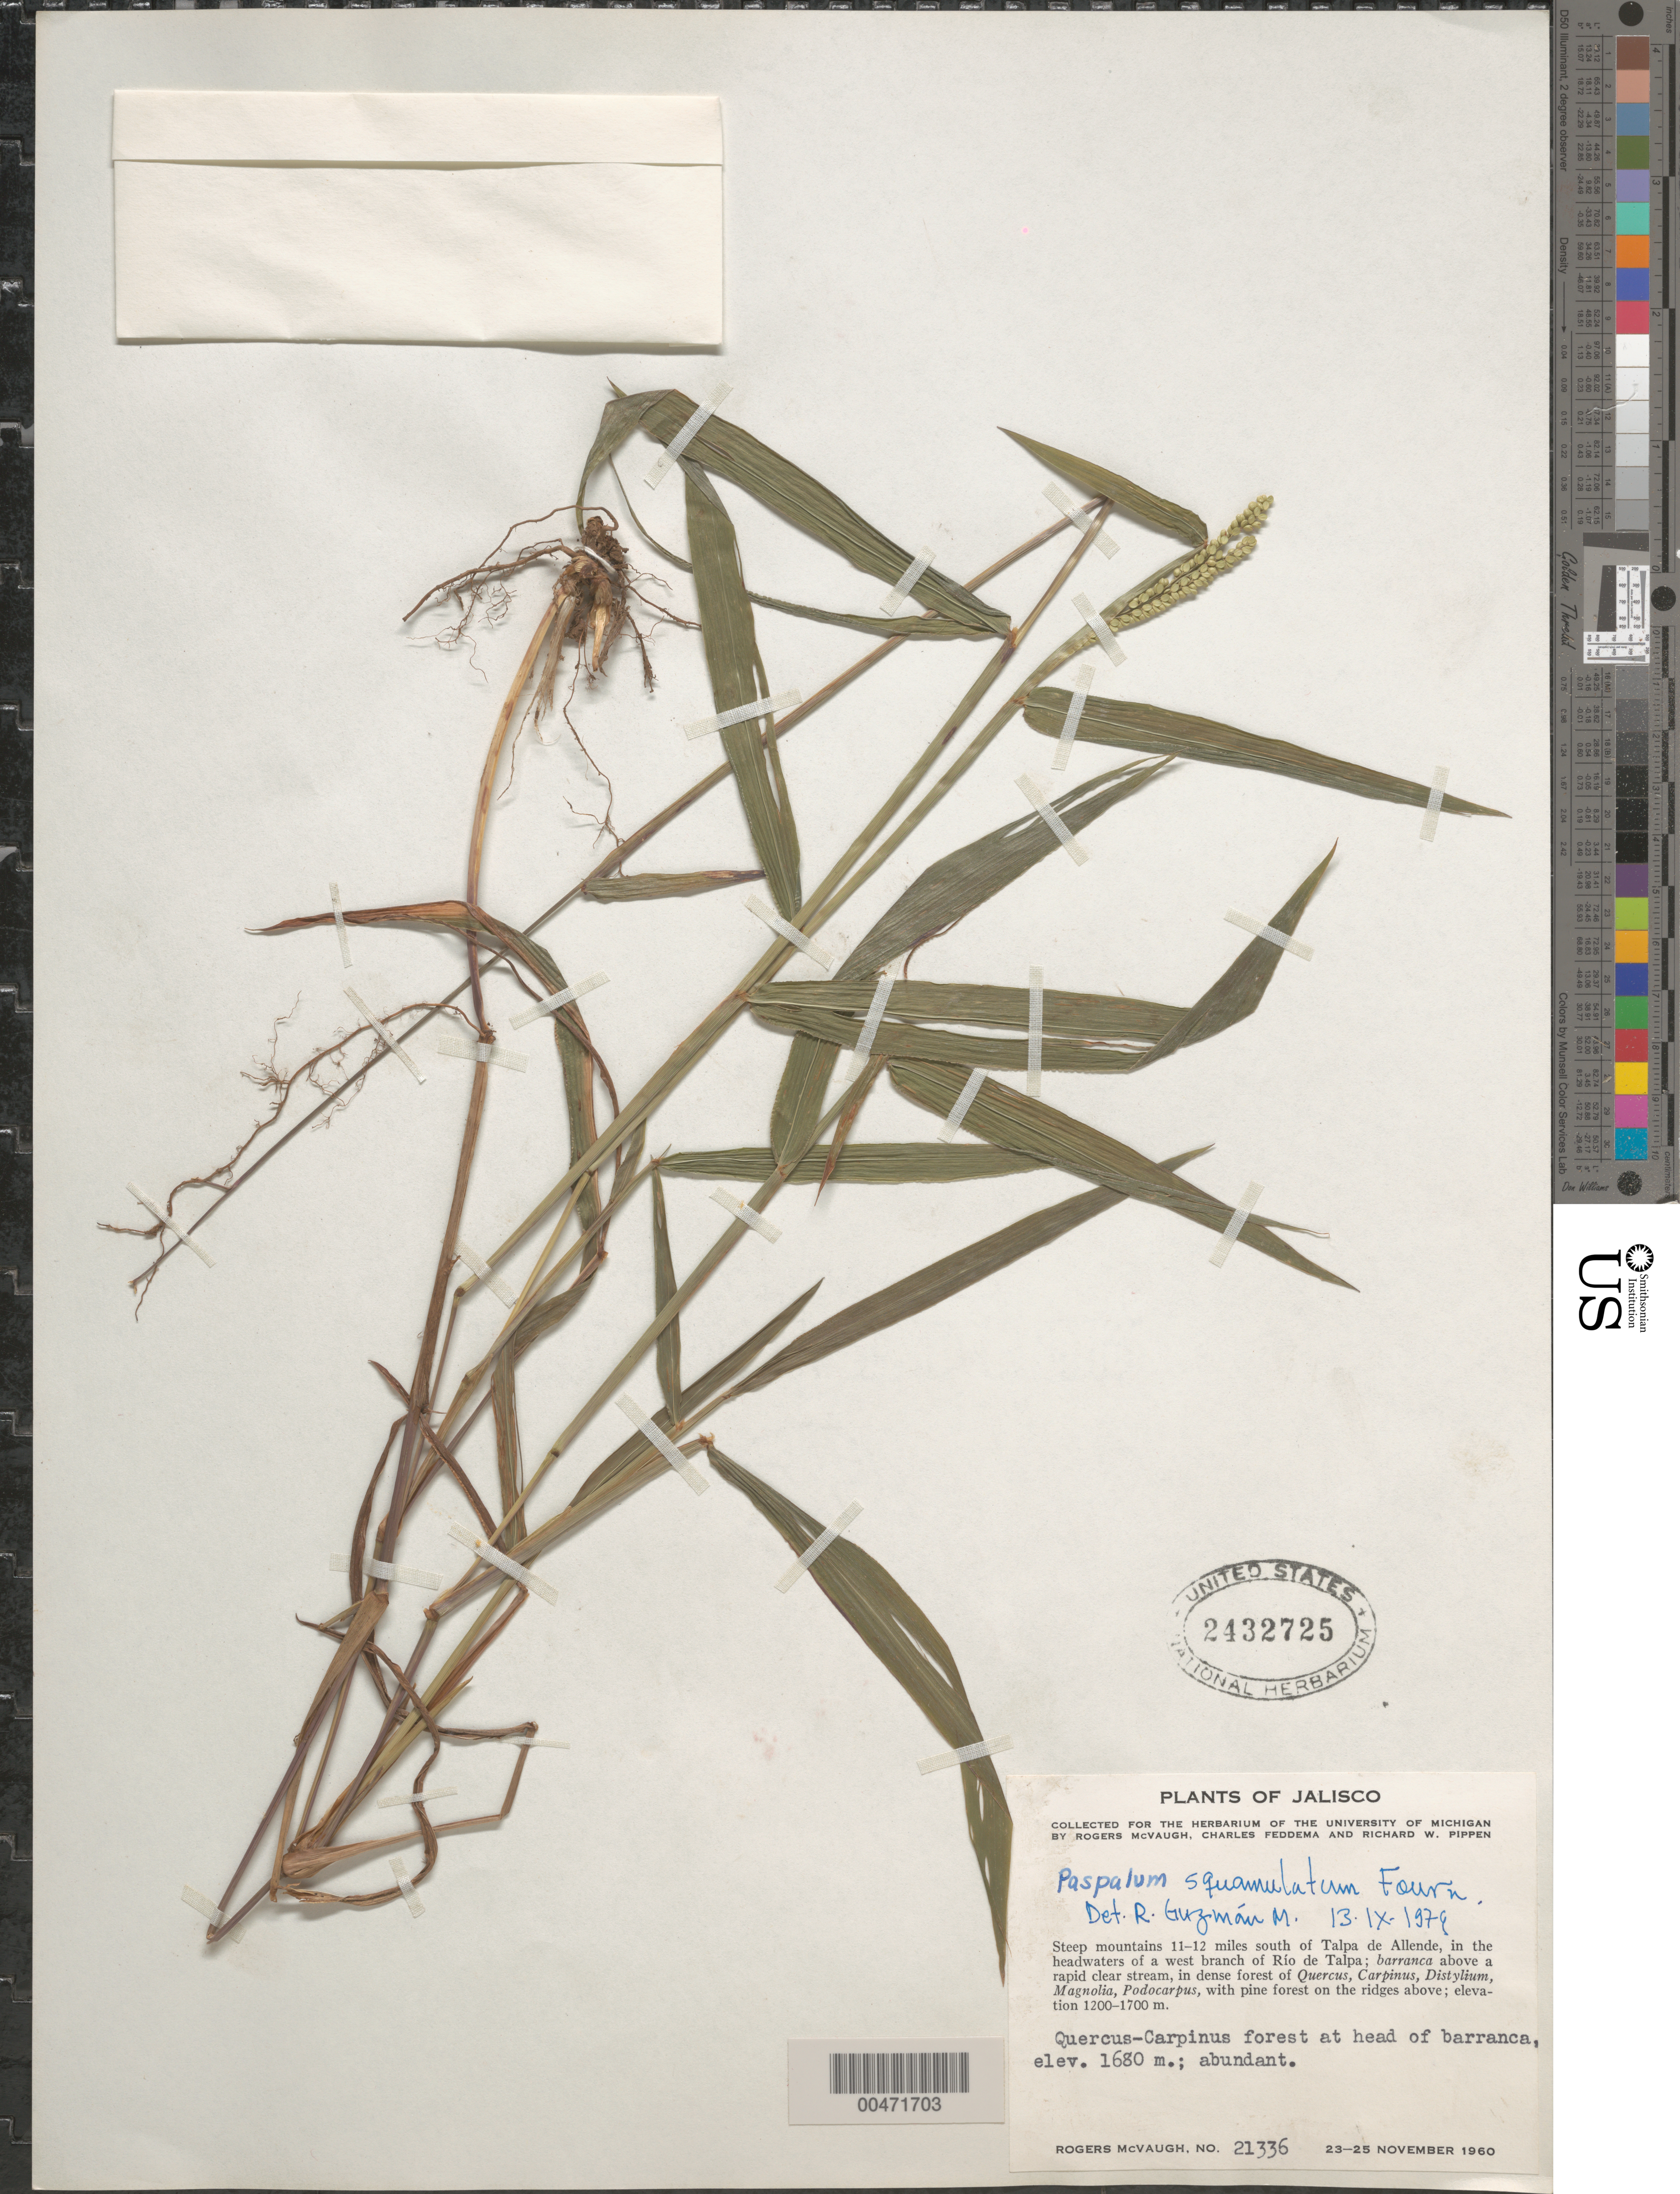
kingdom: Plantae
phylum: Tracheophyta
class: Liliopsida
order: Poales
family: Poaceae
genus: Paspalum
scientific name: Paspalum squamulatum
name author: E. Fourn.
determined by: Guzm n-M., R.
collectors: R. McVaugh, C. Feddema & R. W. Pippen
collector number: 21336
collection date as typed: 23 Nov 1960 to 25 Nov 1960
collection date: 1960-11-23/1960-11-25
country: Mexico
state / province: Jalisco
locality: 11-12 mi S of Talpa de Allende, in the headwaters of a W branch of Rio de Talpa, at head of barranca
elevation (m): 1680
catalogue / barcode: US 2432725